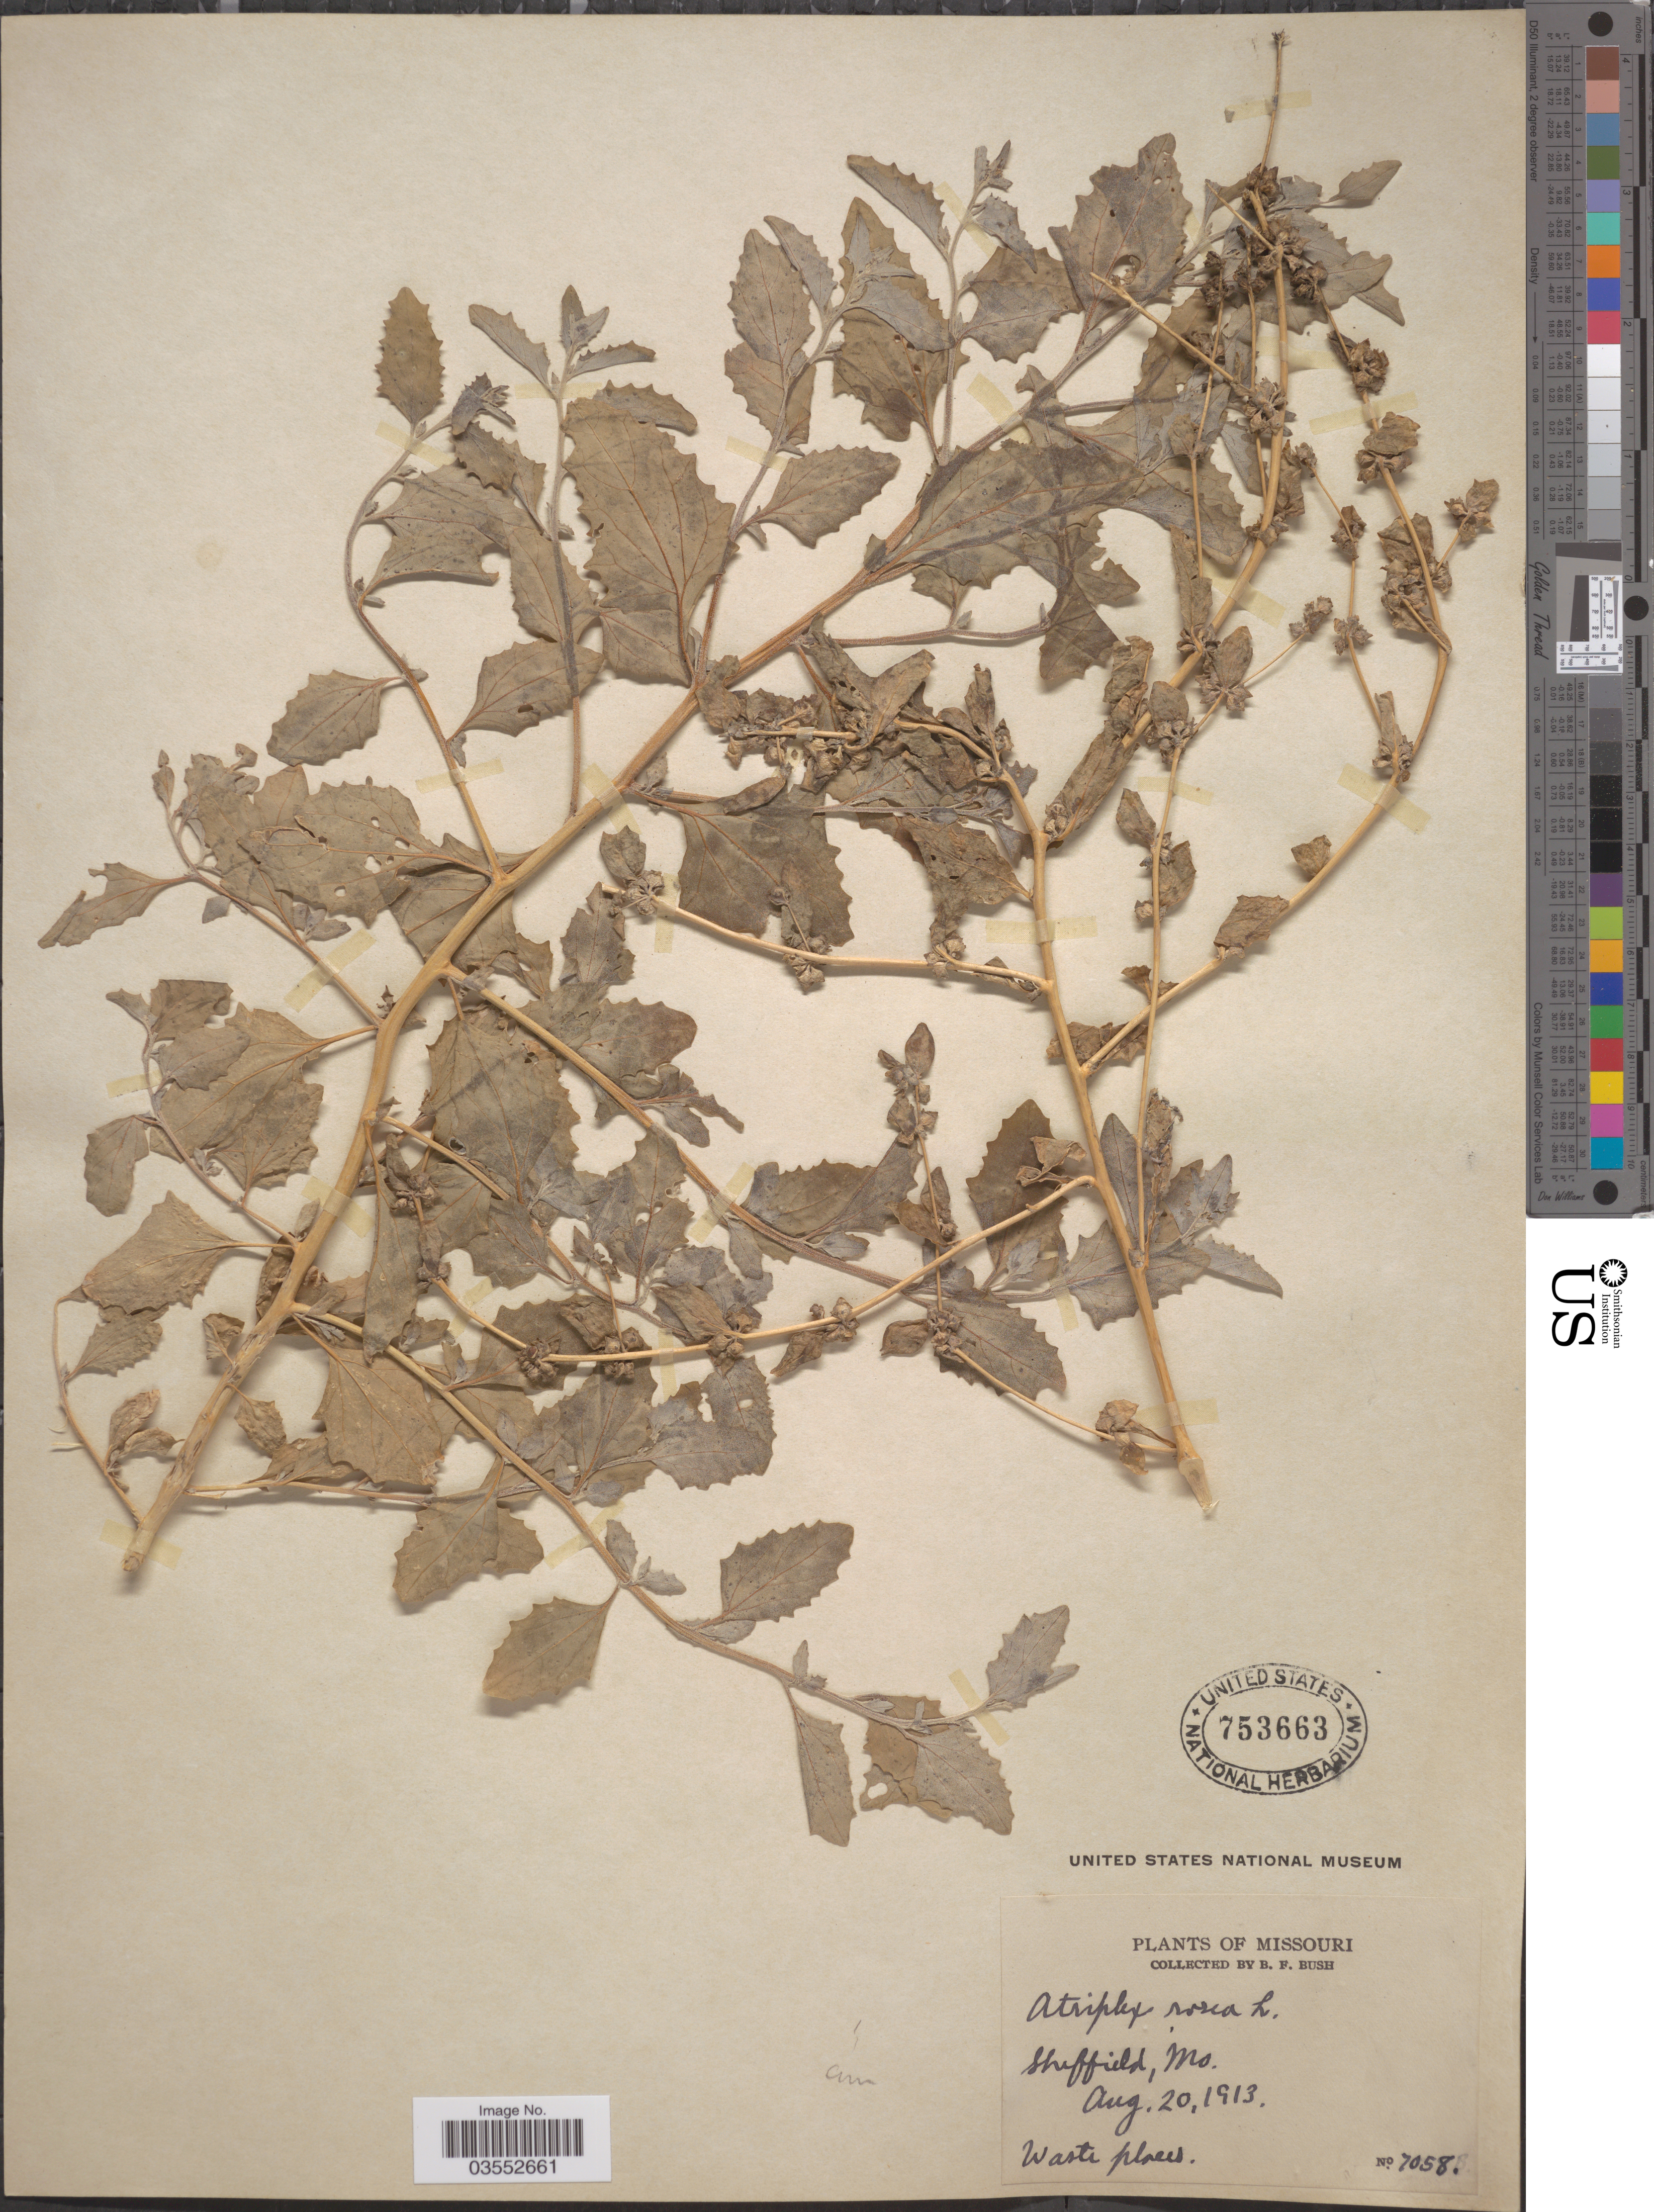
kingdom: Plantae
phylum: Tracheophyta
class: Magnoliopsida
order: Caryophyllales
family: Amaranthaceae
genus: Atriplex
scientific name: Atriplex rosea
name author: L.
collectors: B. F. Bush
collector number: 7058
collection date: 1913-08-20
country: United States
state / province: Missouri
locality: Sheffield.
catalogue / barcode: US 753663